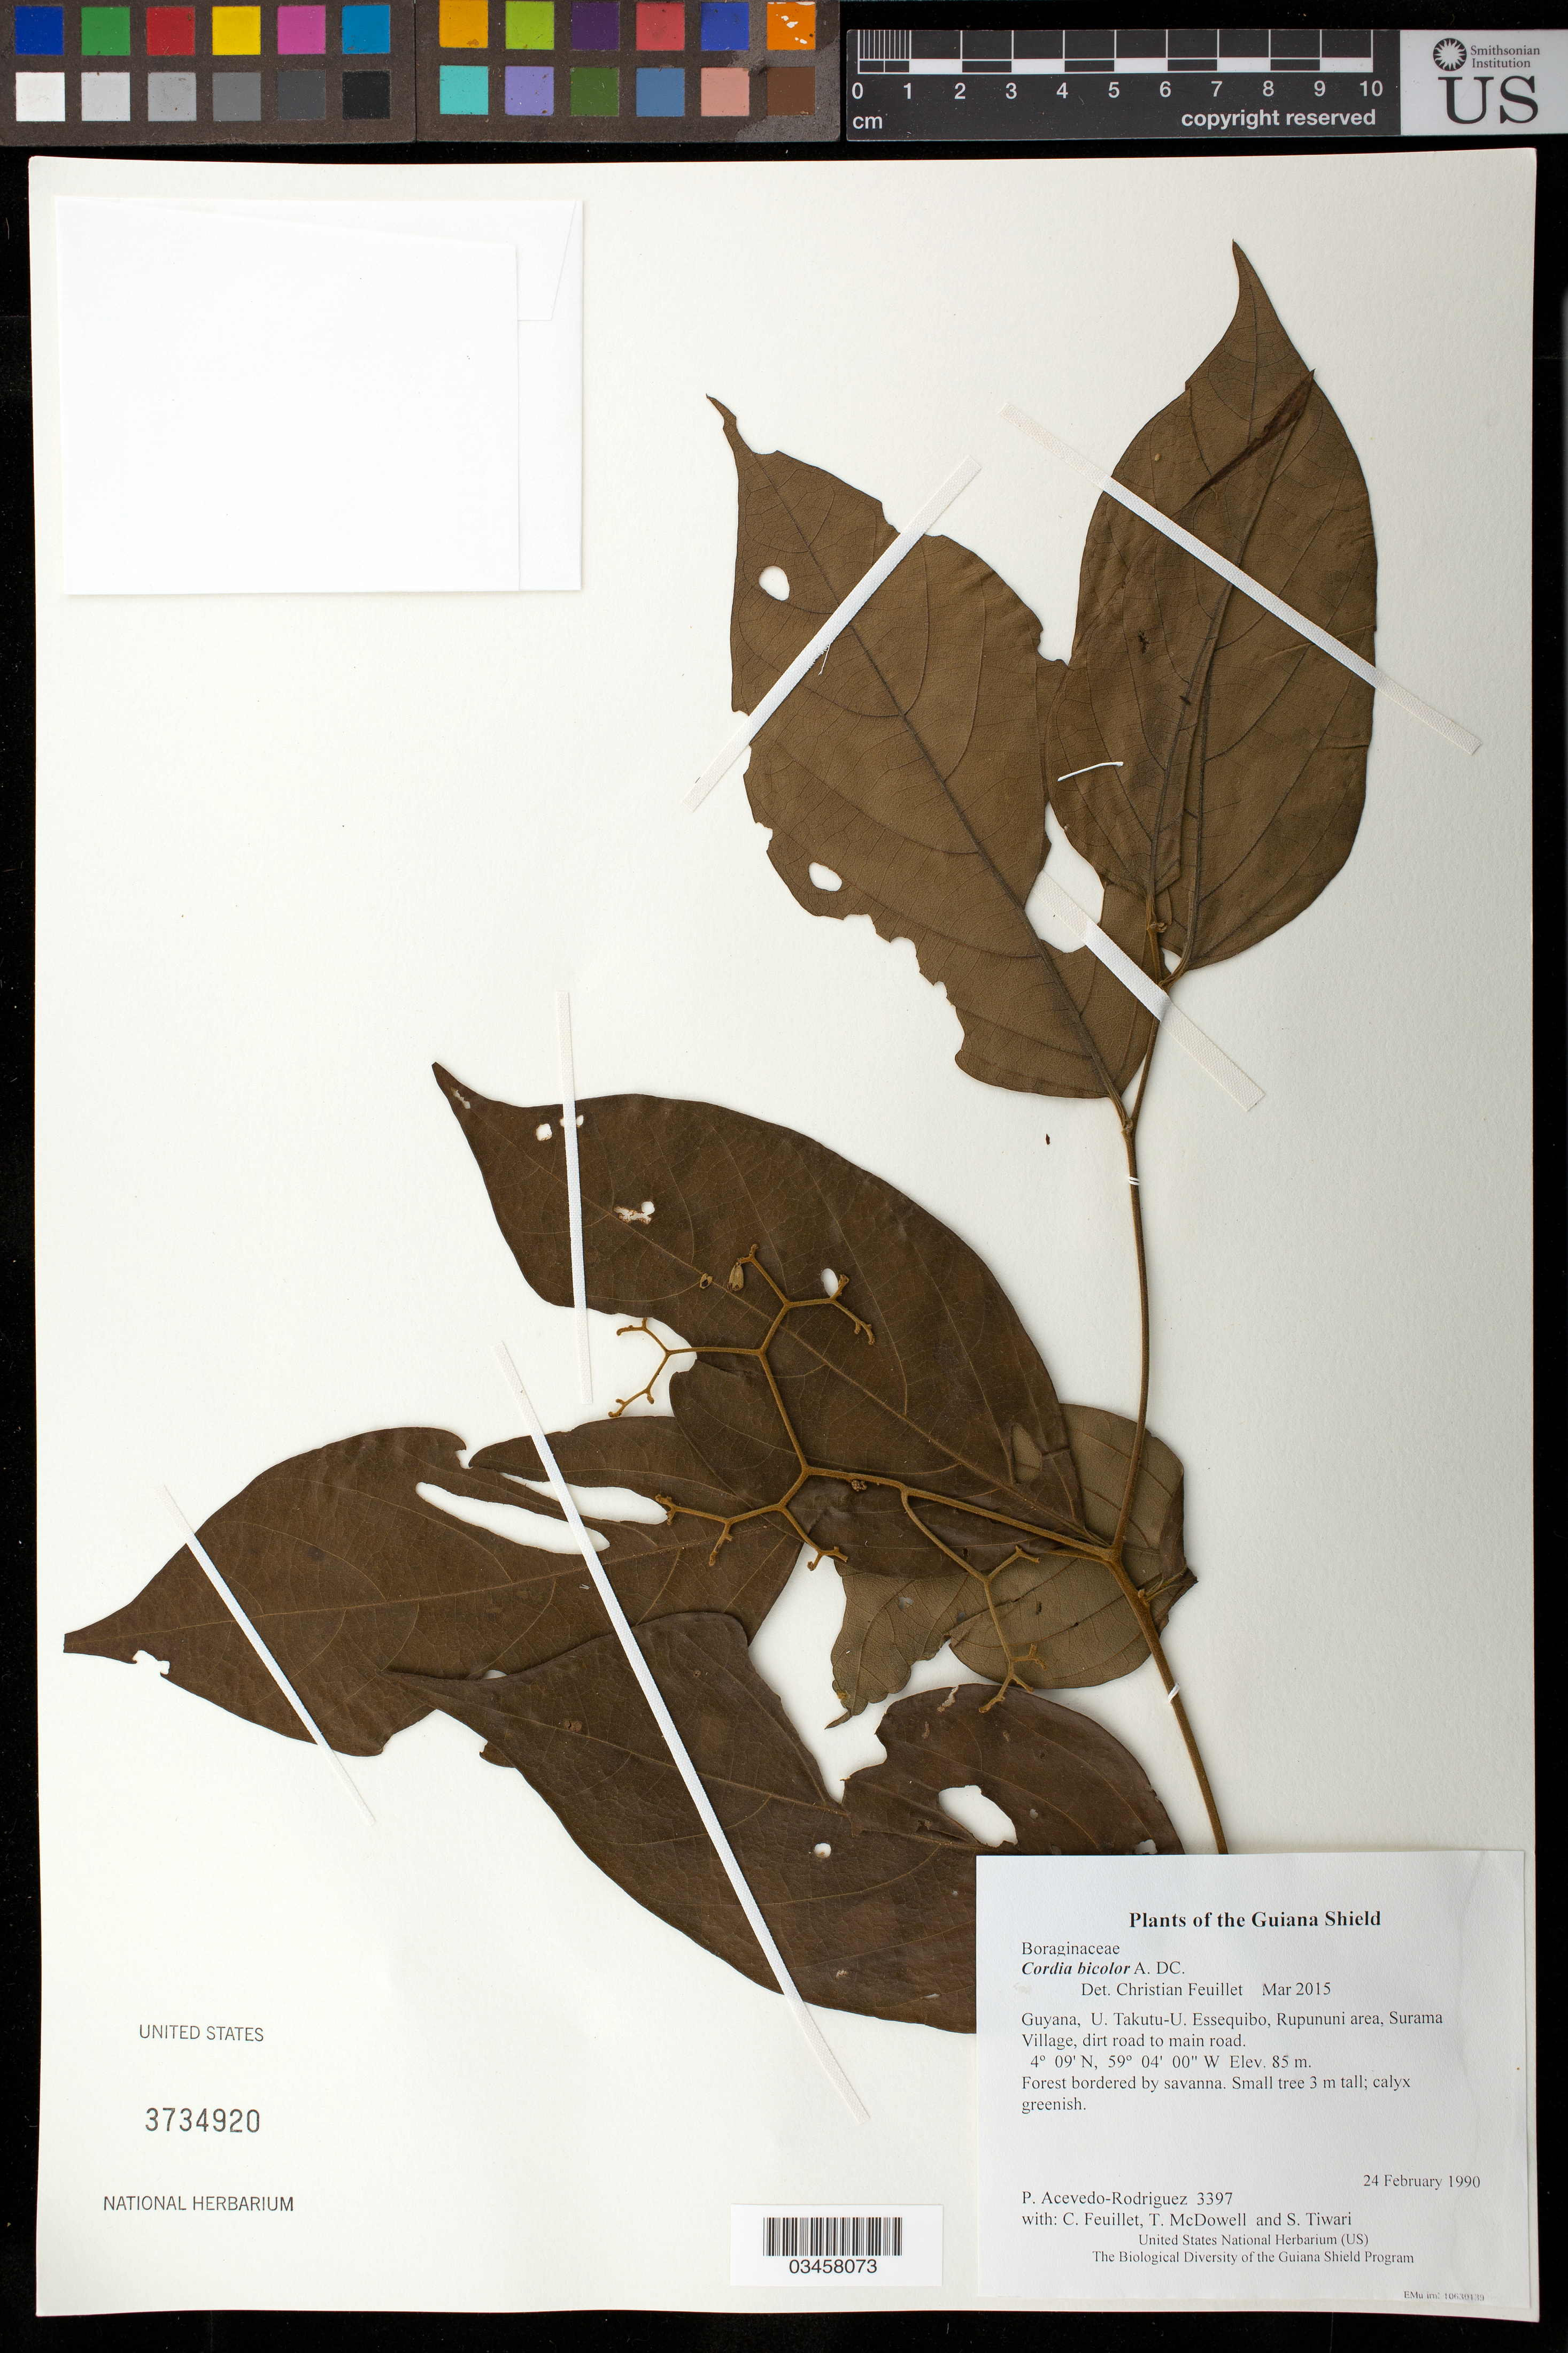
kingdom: Plantae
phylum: Tracheophyta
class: Magnoliopsida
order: Boraginales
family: Cordiaceae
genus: Cordia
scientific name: Cordia naidophila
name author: I.M. Johnst.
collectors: P. Acevedo-Rodr., C. Feuillet, T. McDowell & S. Tiwari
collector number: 3397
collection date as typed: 24 Feb 1990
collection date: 1990-02-24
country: Guyana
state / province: U. Takutu-U. Essequibo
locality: Rupununi area, Surama Village, dirt road to main road.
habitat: Forest bordered by savanna.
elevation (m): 85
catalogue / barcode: US 3734920